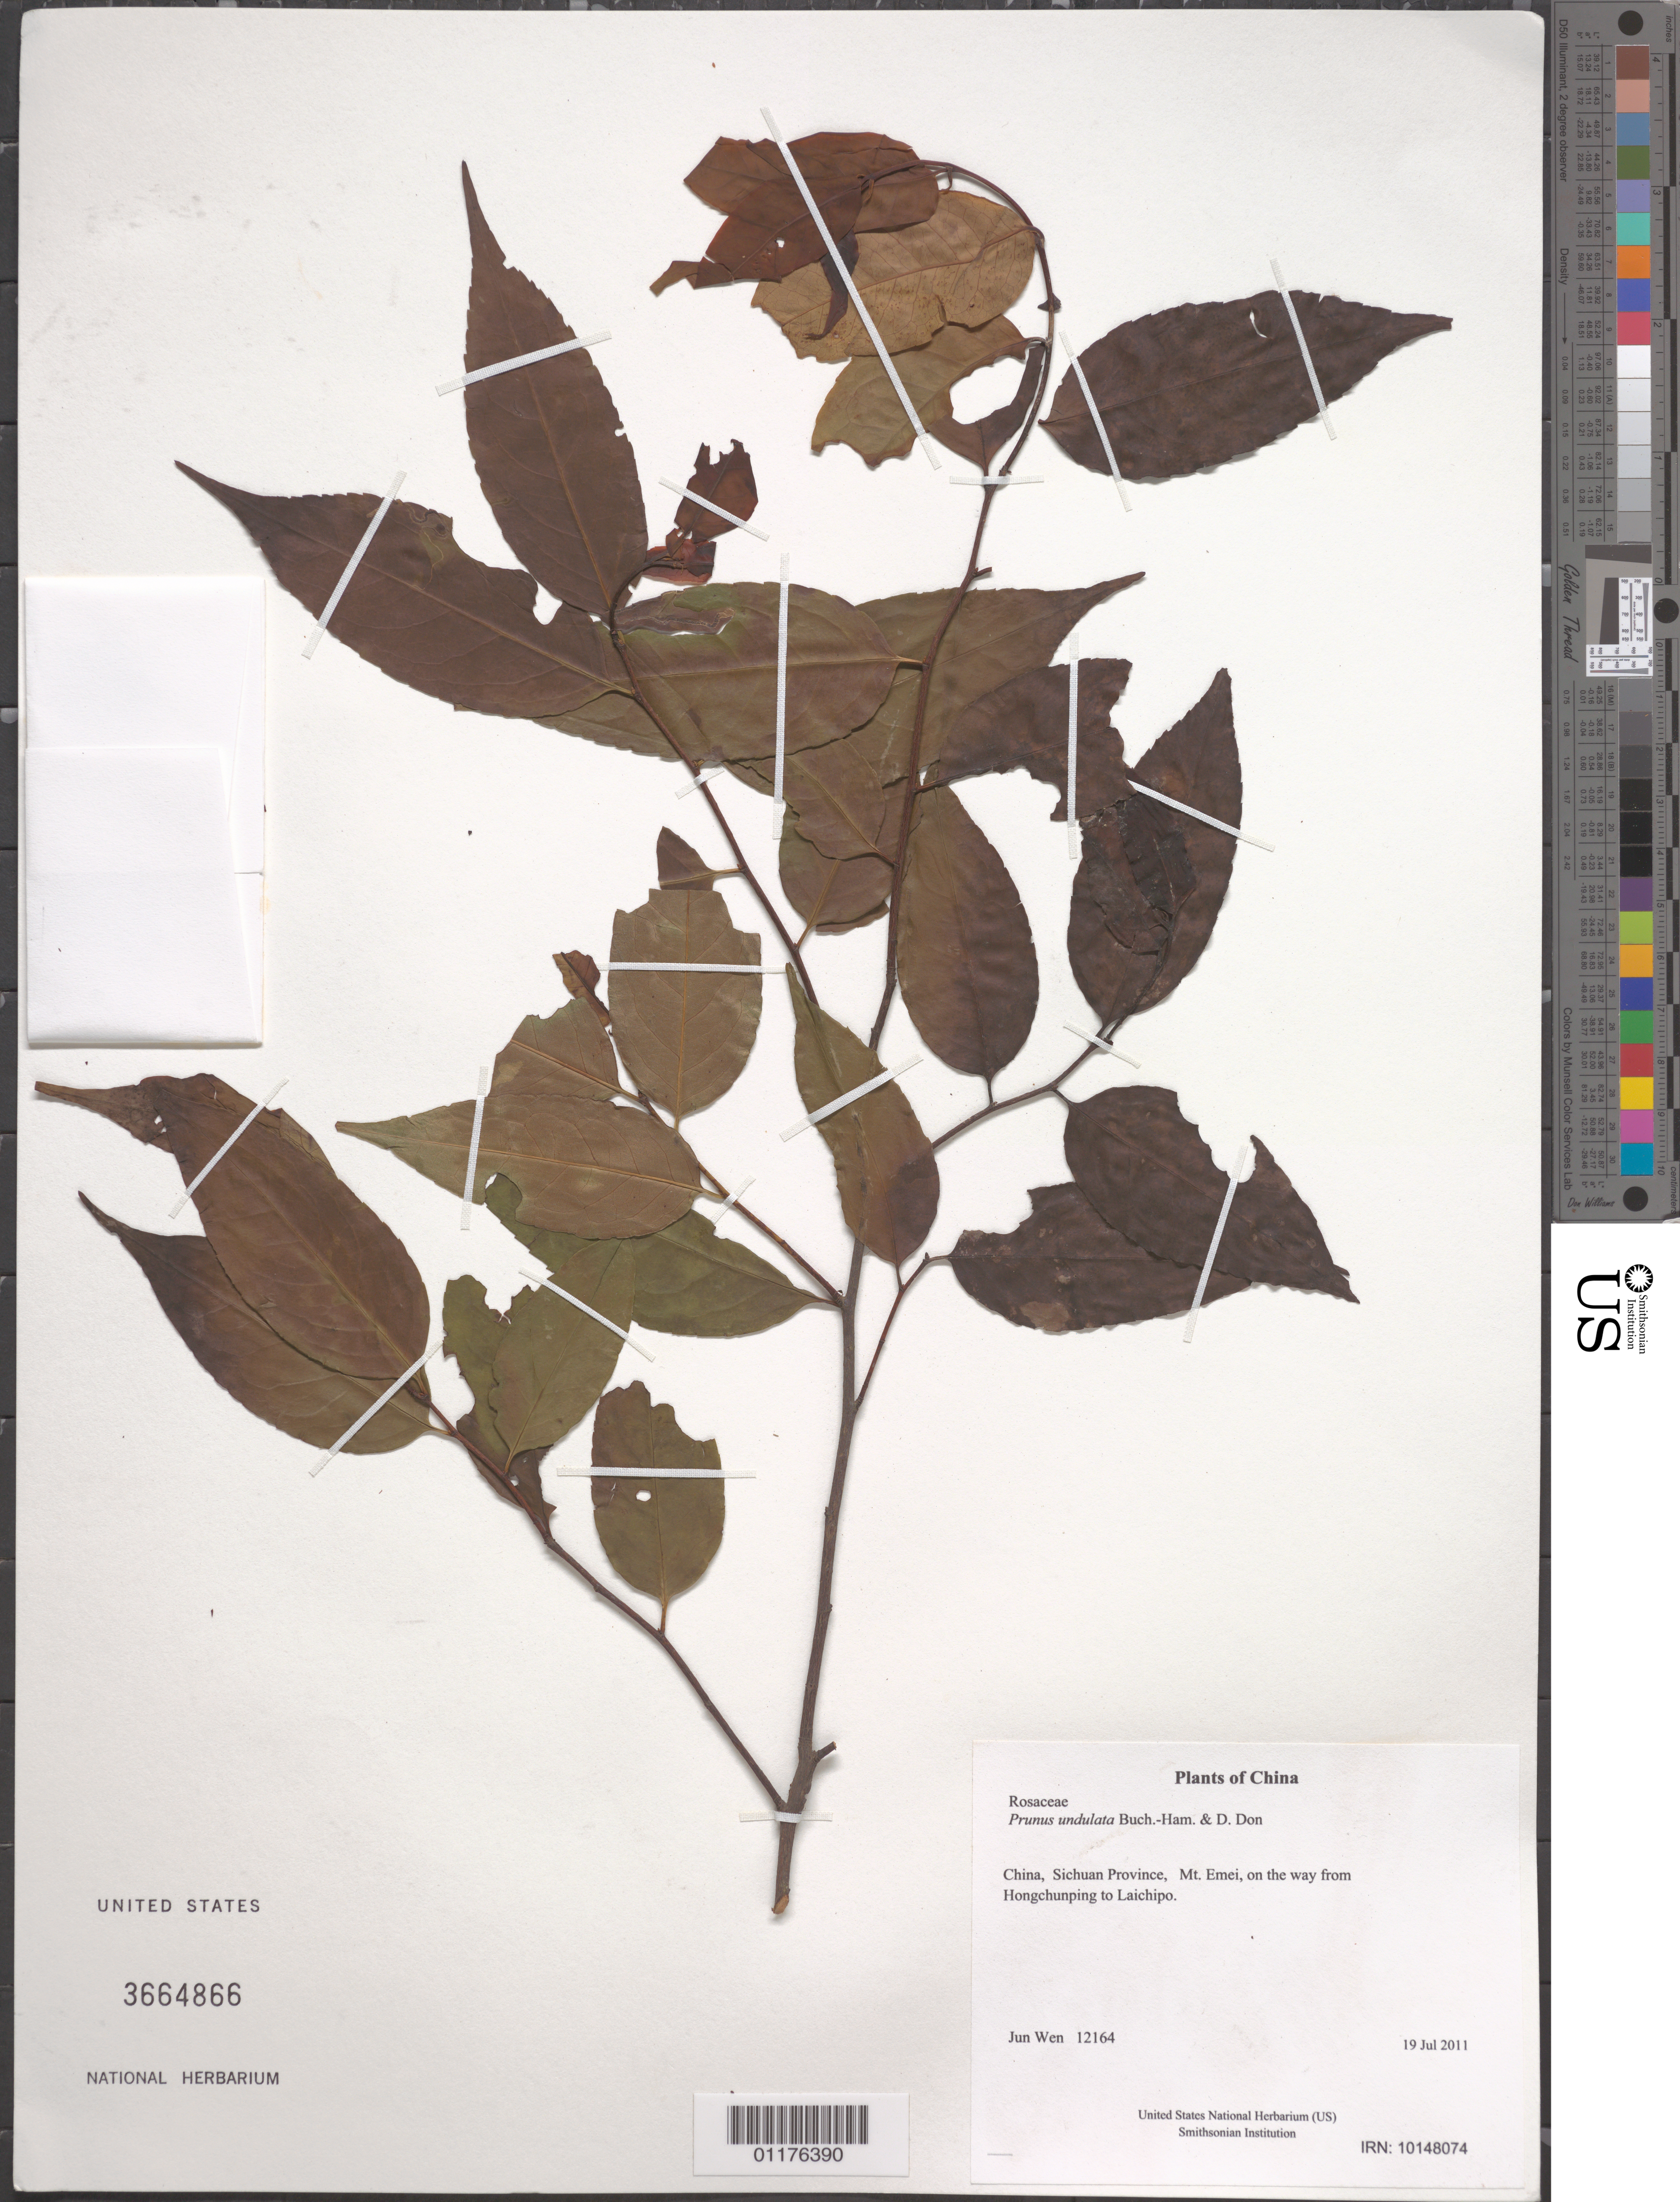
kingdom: Plantae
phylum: Tracheophyta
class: Magnoliopsida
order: Rosales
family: Rosaceae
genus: Prunus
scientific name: Prunus undulata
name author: Buch.-Ham. & D. Don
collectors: J. Wen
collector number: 12164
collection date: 2011-07-19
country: China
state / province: Sichuan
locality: Mt. Emei, on the way from Hongchunping to Laichipo.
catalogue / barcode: US 3664866